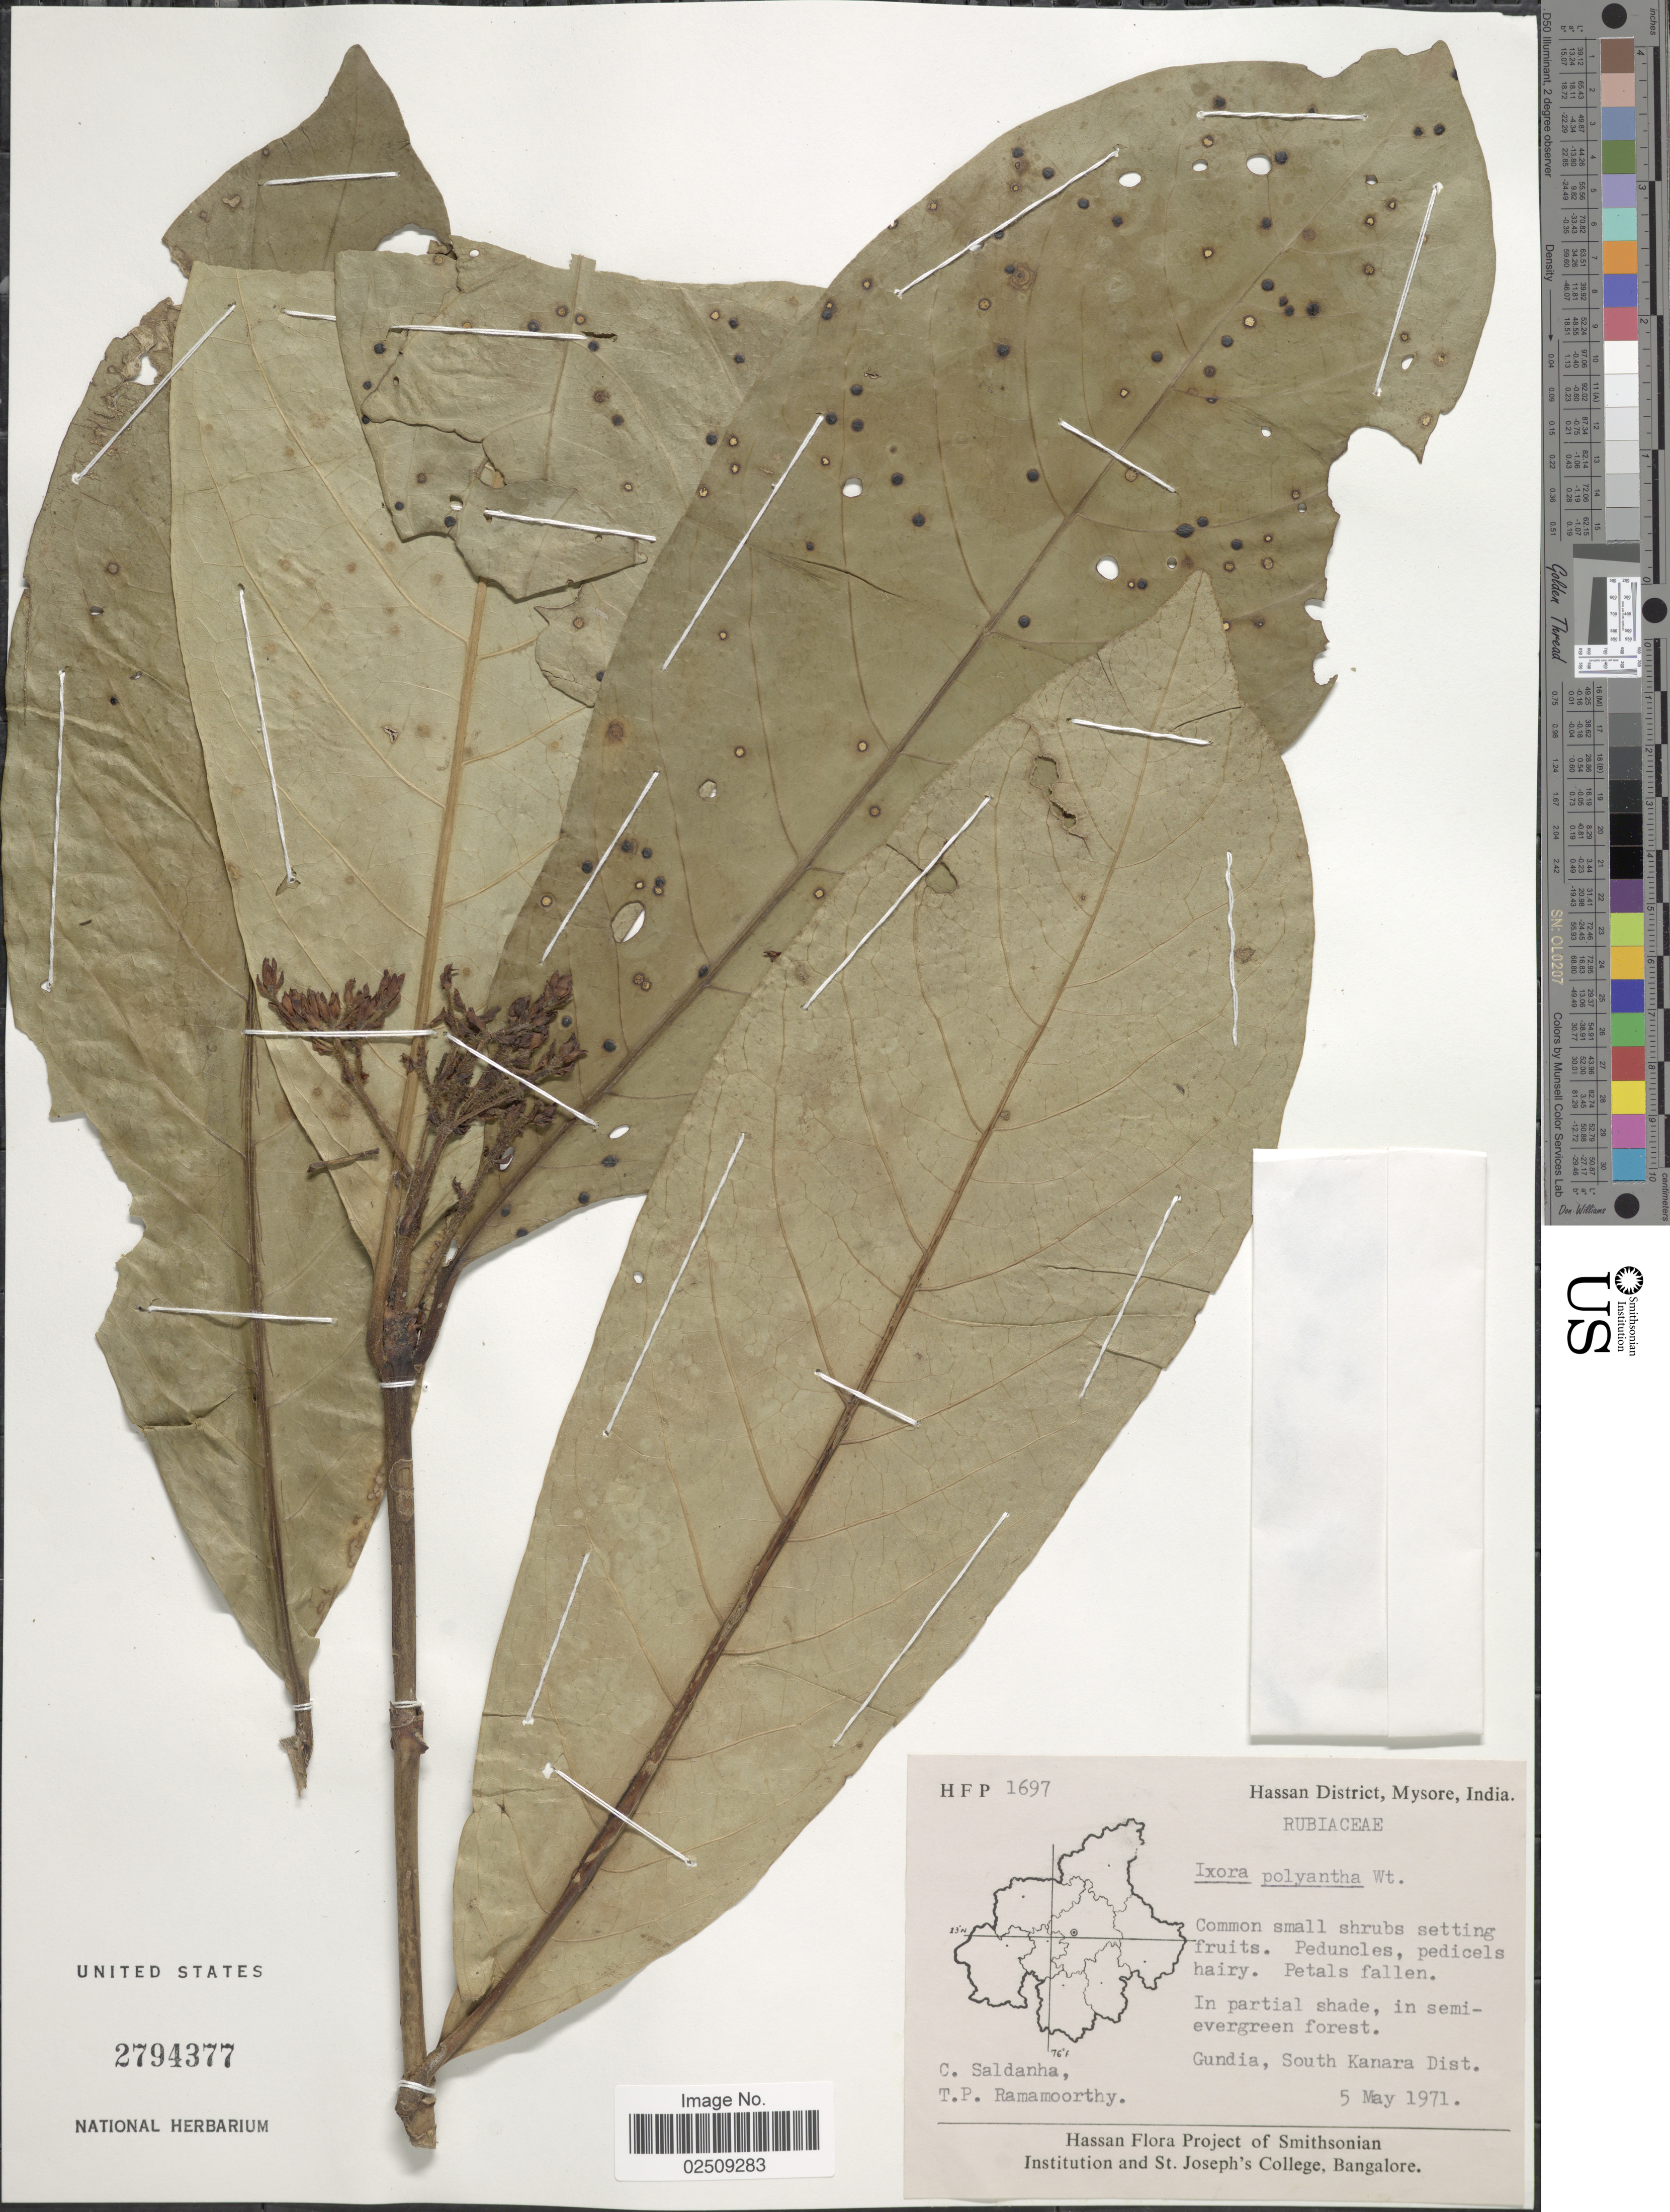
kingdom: Plantae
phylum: Tracheophyta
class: Magnoliopsida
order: Gentianales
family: Rubiaceae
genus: Ixora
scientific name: Ixora polyantha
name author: Wight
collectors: C. Saldanha & T. P. Ramamoorthy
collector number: HFP1697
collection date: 1971-05-05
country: India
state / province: Karnataka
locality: Hassan District, Mysore. Gundia, South Kanara Dist.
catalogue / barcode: US 2794377